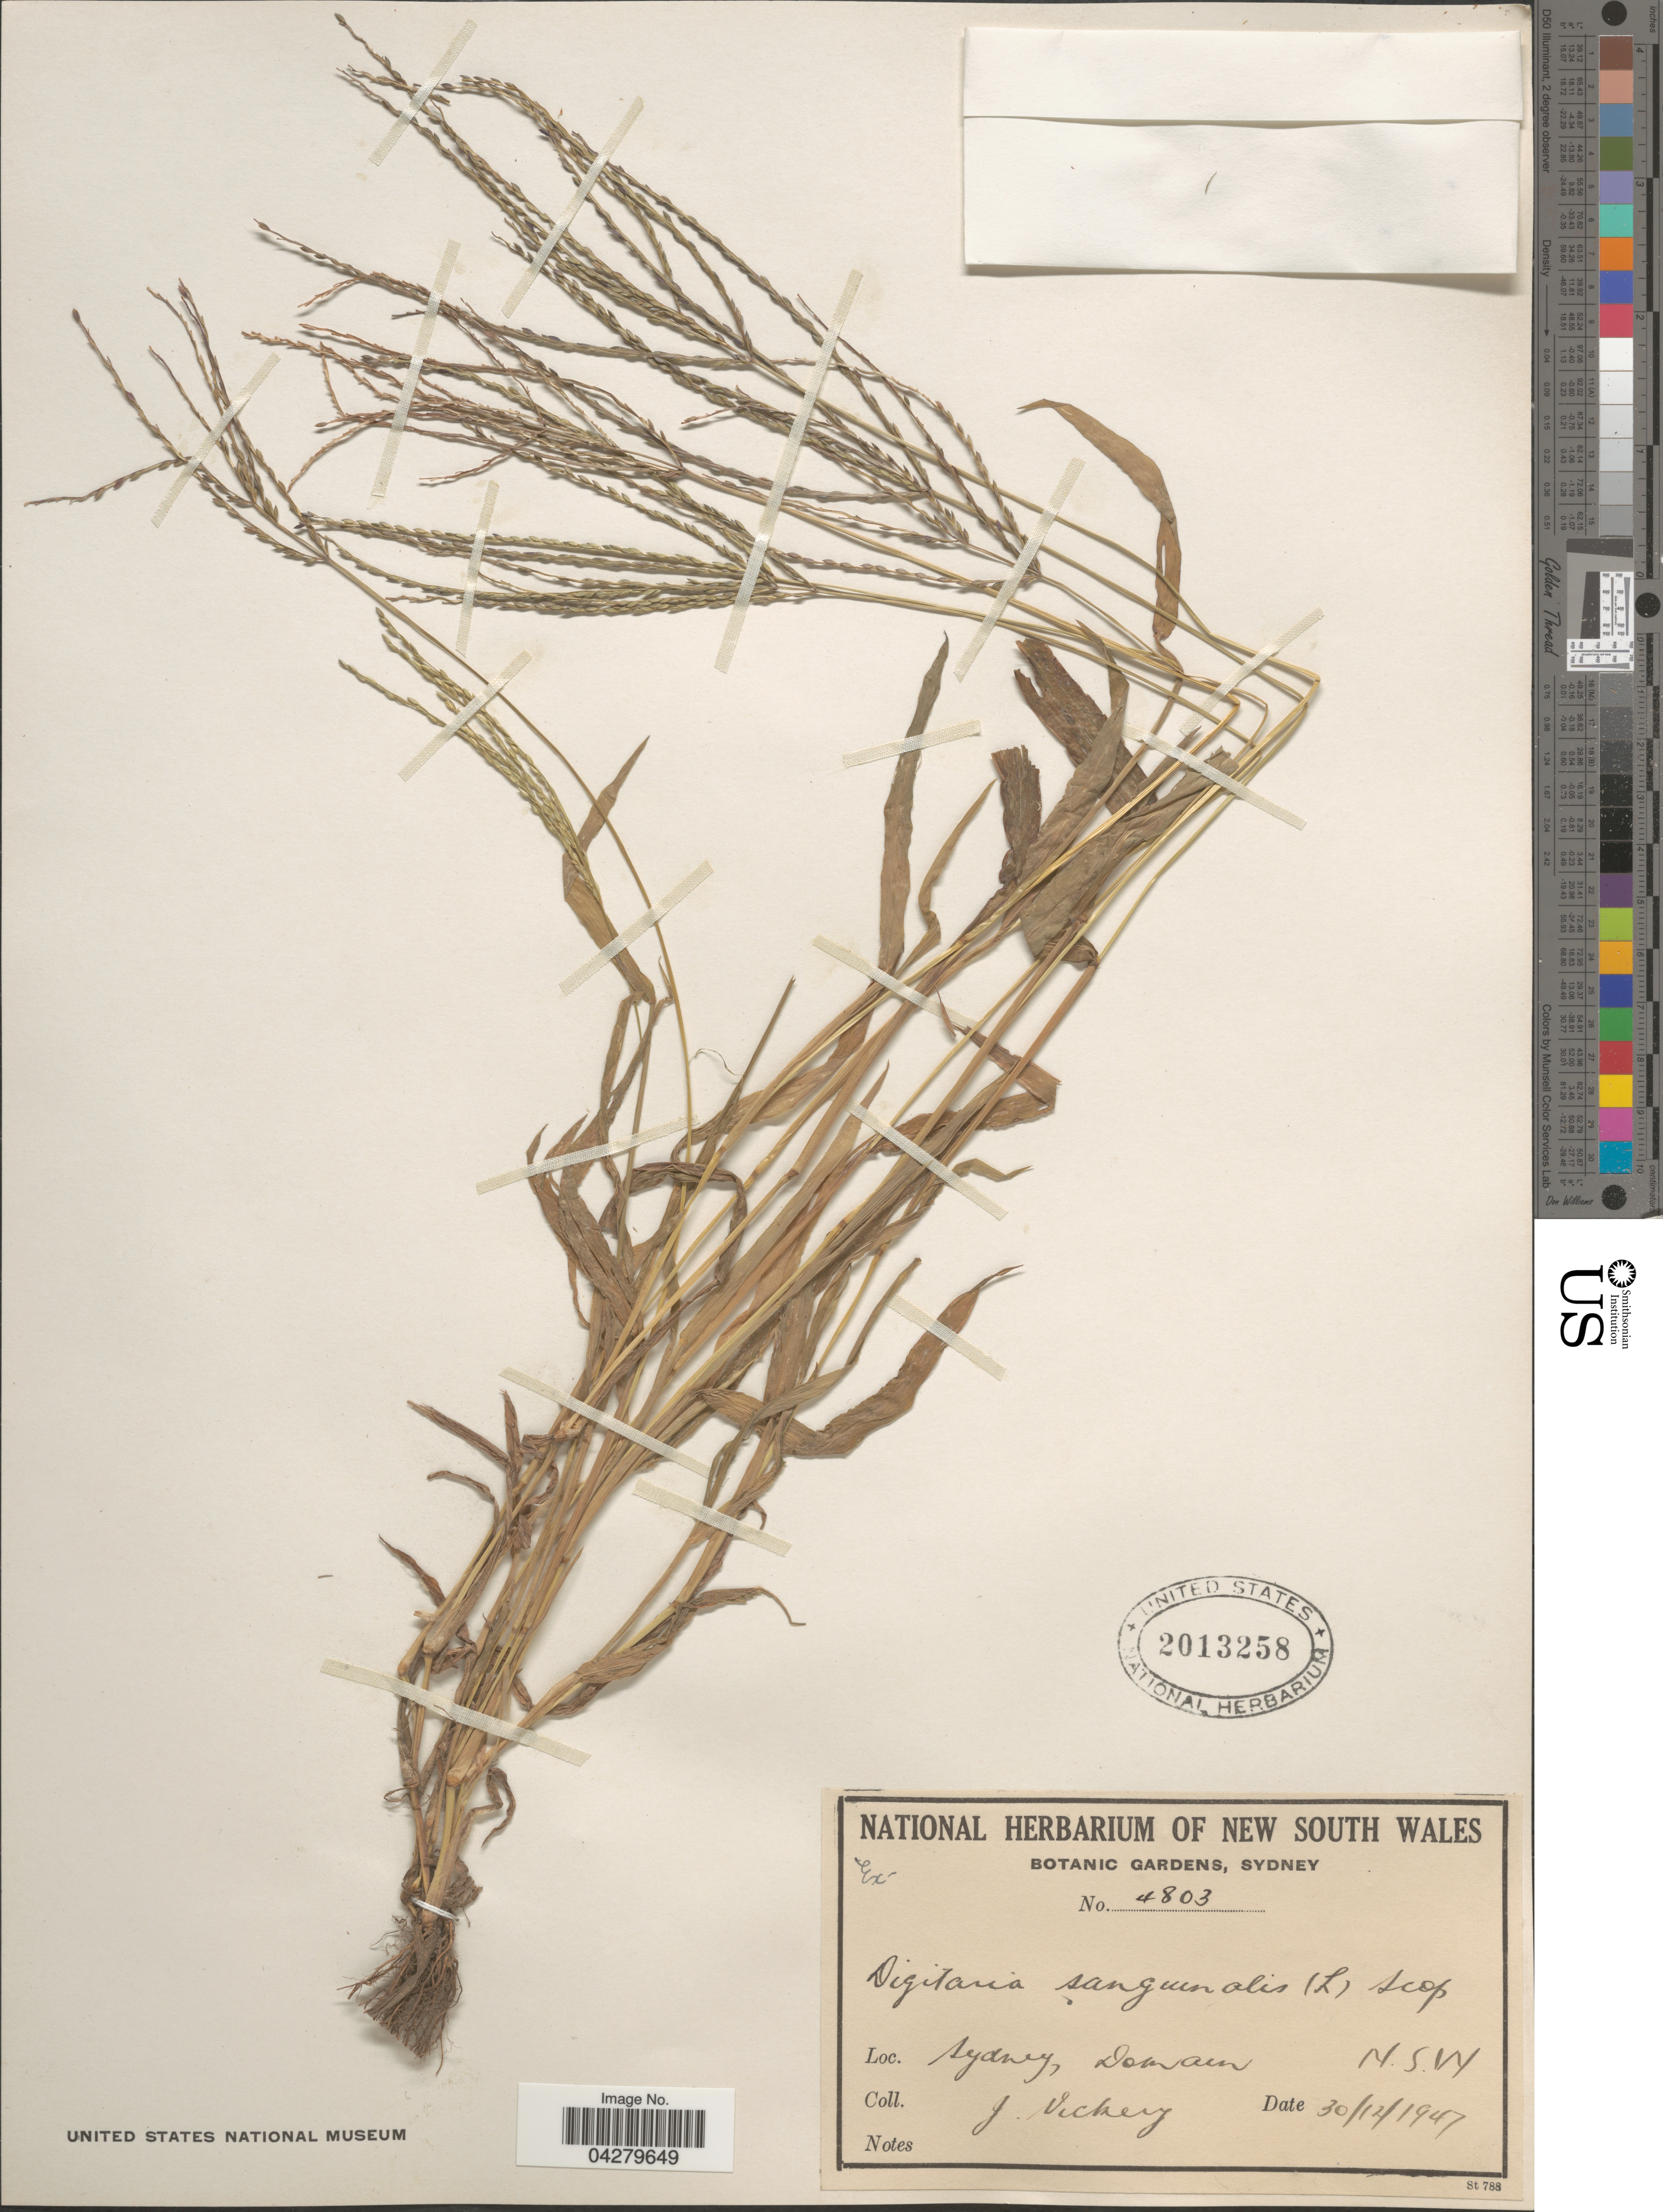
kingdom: Plantae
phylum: Tracheophyta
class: Liliopsida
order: Poales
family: Poaceae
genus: Digitaria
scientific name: Digitaria sanguinalis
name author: (L.) Scop.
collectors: J. Vickery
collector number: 4803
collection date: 1947-12-30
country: Australia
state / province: New South Wales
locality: Sydney, Denain.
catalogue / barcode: US 2013258